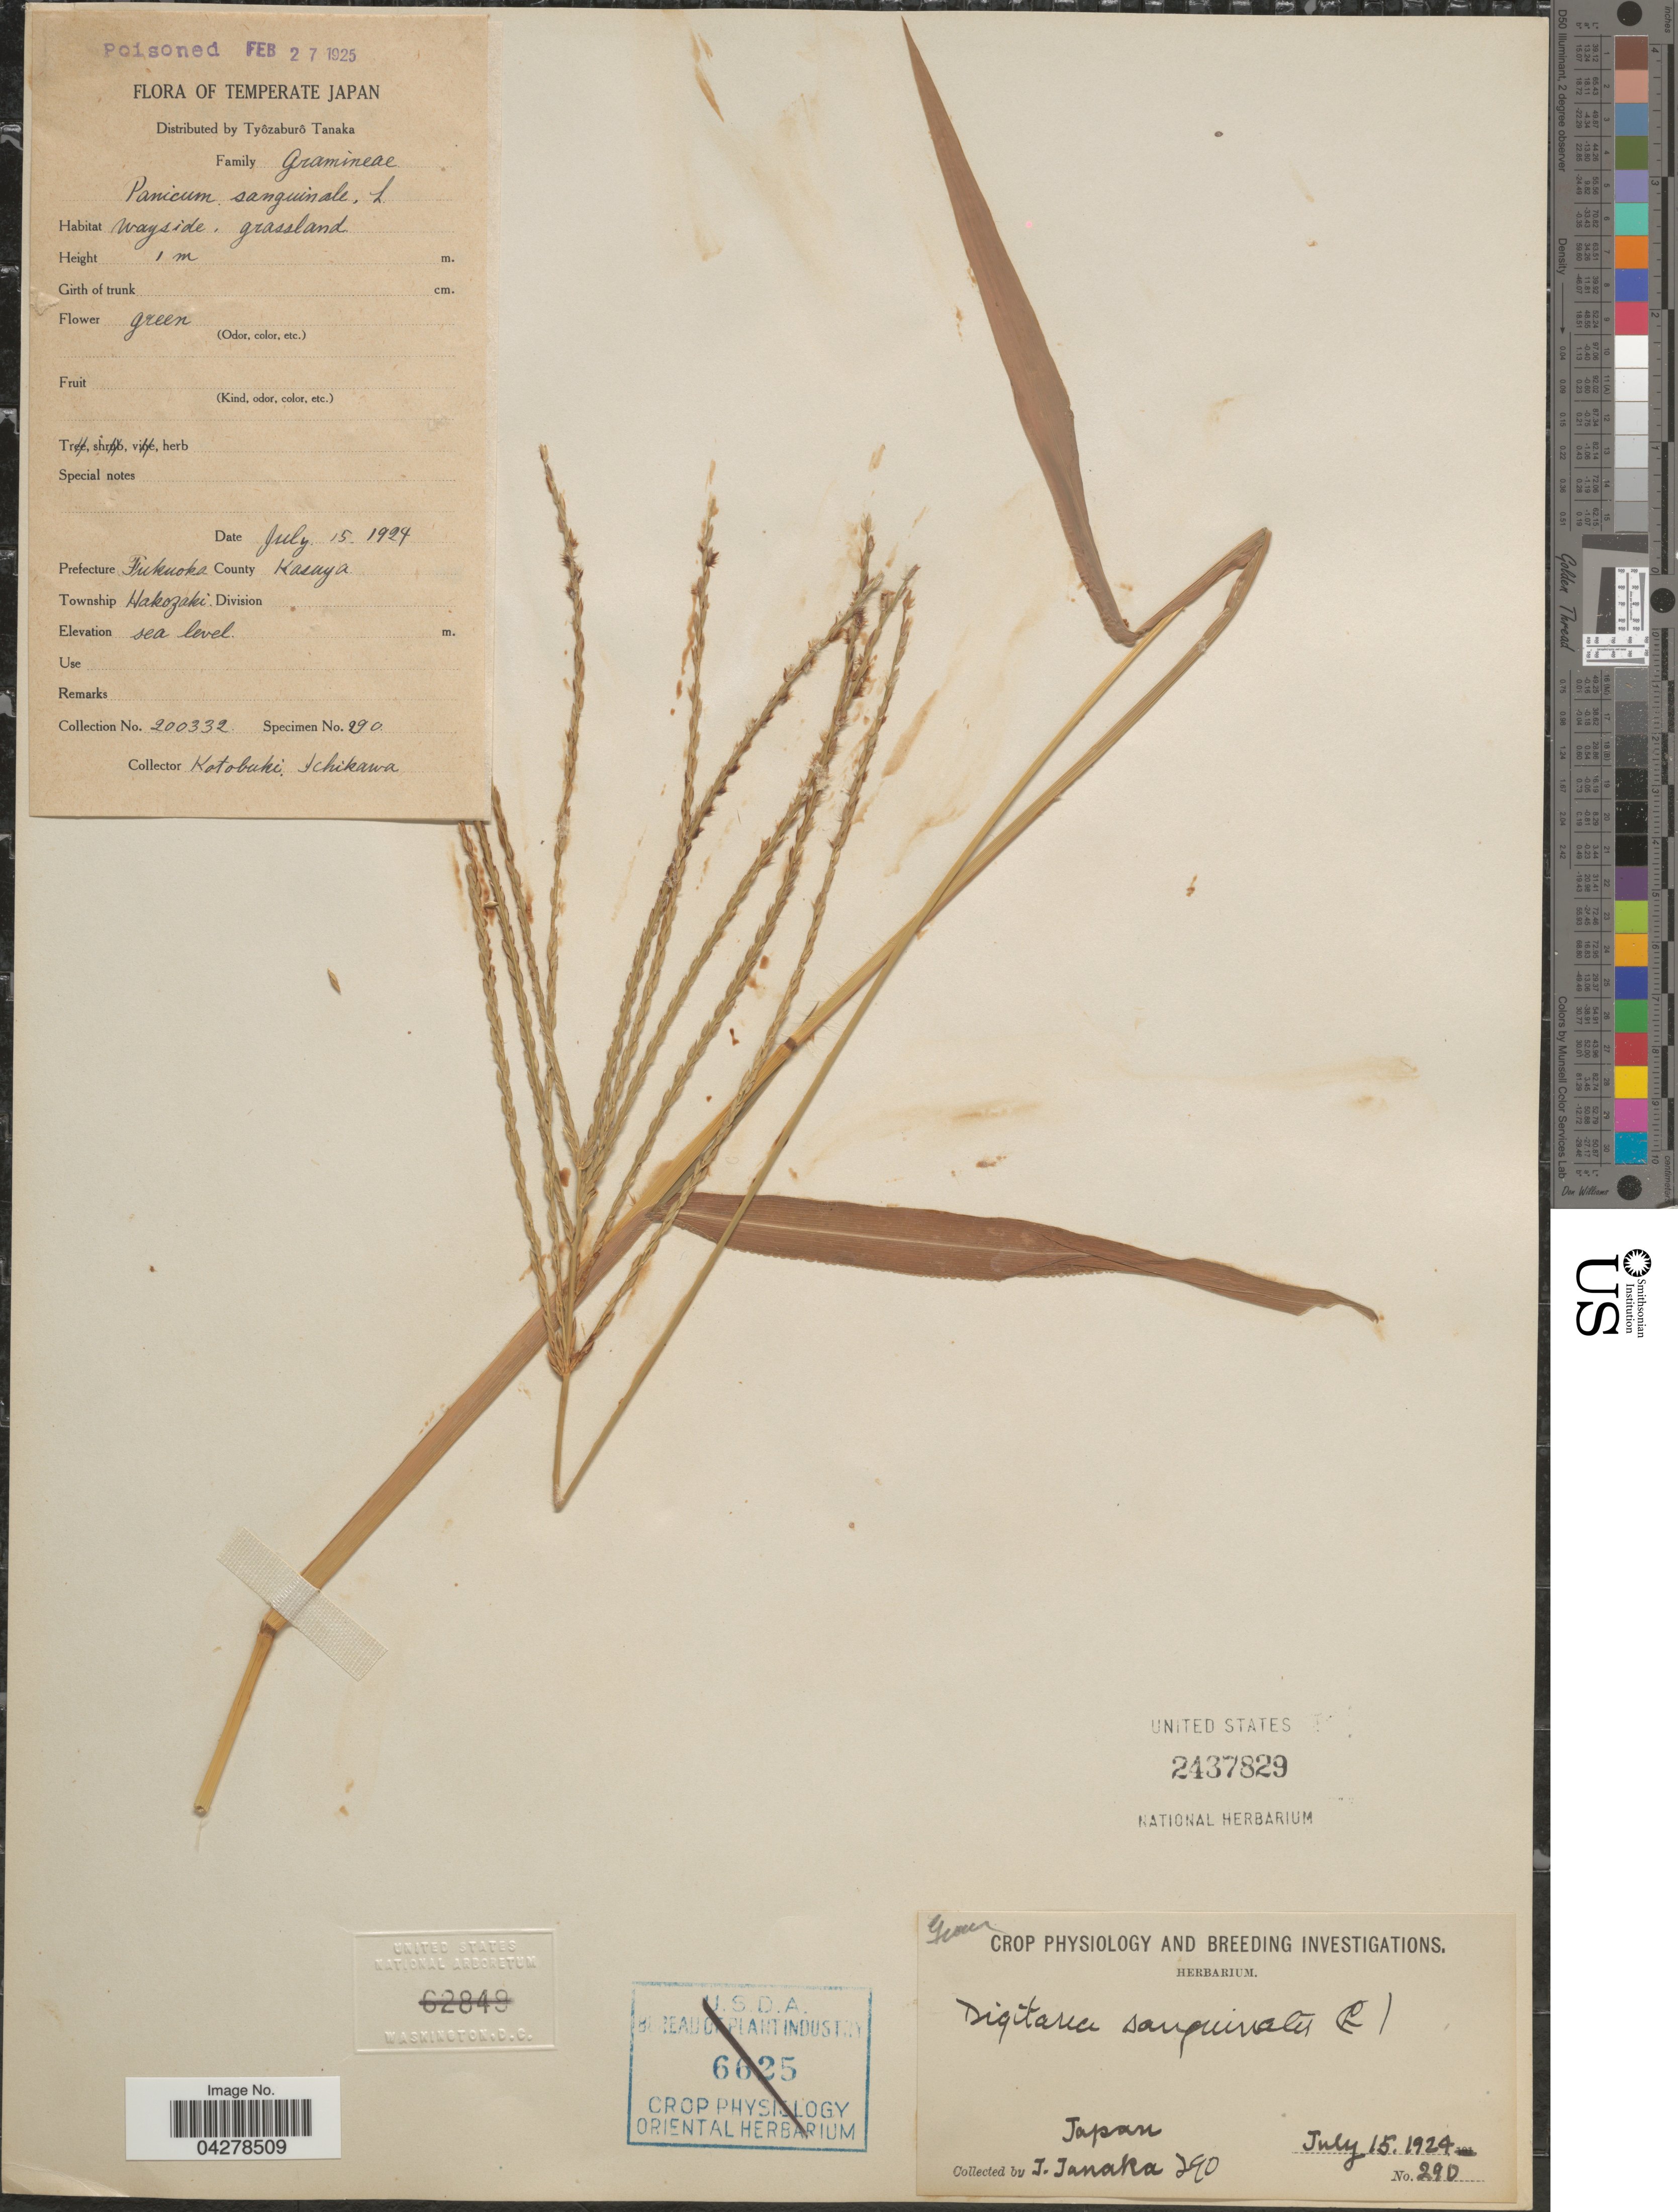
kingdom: Plantae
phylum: Tracheophyta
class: Liliopsida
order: Poales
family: Poaceae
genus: Digitaria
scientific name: Digitaria sanguinalis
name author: (L.) Scop.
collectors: K. Ichikawa & I. Tanaka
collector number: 290/200332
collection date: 1924-07-15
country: Japan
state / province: Hukuoka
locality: Temperate Japan. Wayside, grassland. Prefecture Fukuoka. County Kasaya. Township Hakozaki.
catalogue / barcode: US 2437829